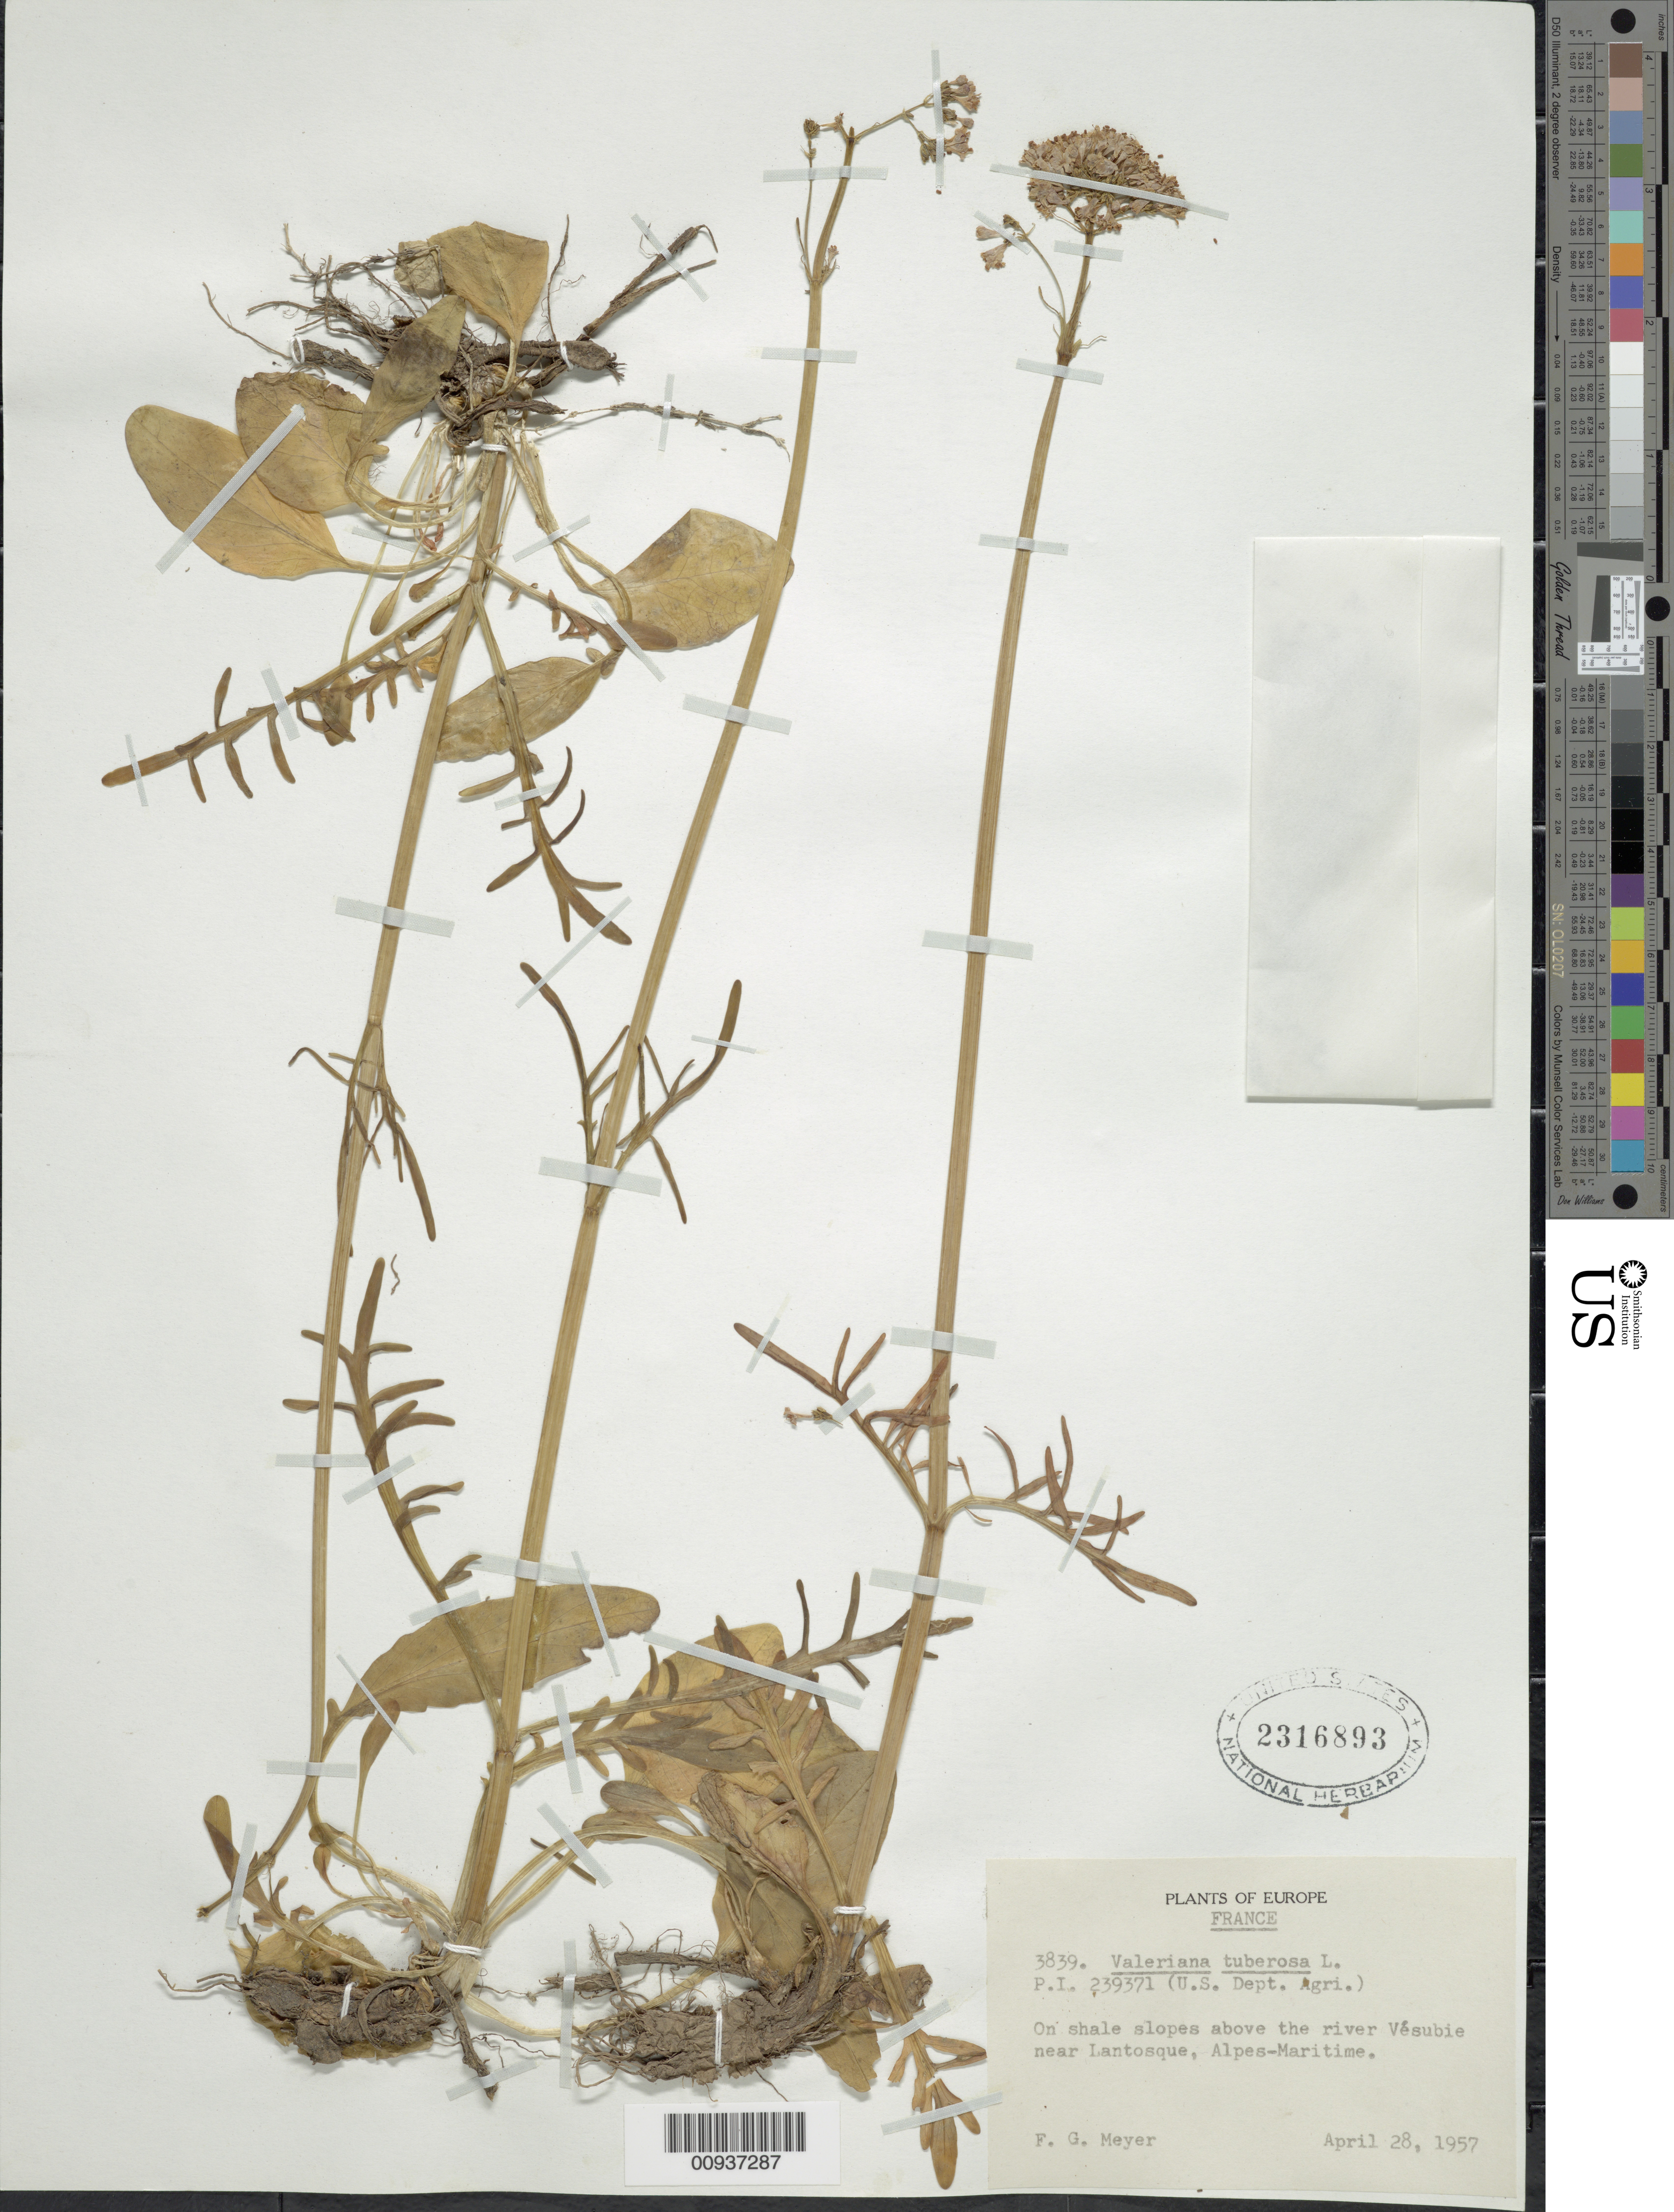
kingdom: Plantae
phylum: Tracheophyta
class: Magnoliopsida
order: Dipsacales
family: Caprifoliaceae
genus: Valeriana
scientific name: Valeriana tuberosa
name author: L.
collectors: F. G. Meyer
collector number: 3839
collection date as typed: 28 Apr 1957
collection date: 1957-04-28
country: France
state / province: Provence-Alpes-Côte d'Azur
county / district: Alpes Maritimes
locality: On shale slopes above the river Vésubie near Lantosque, Alpes-Maritime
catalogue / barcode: US 2316893